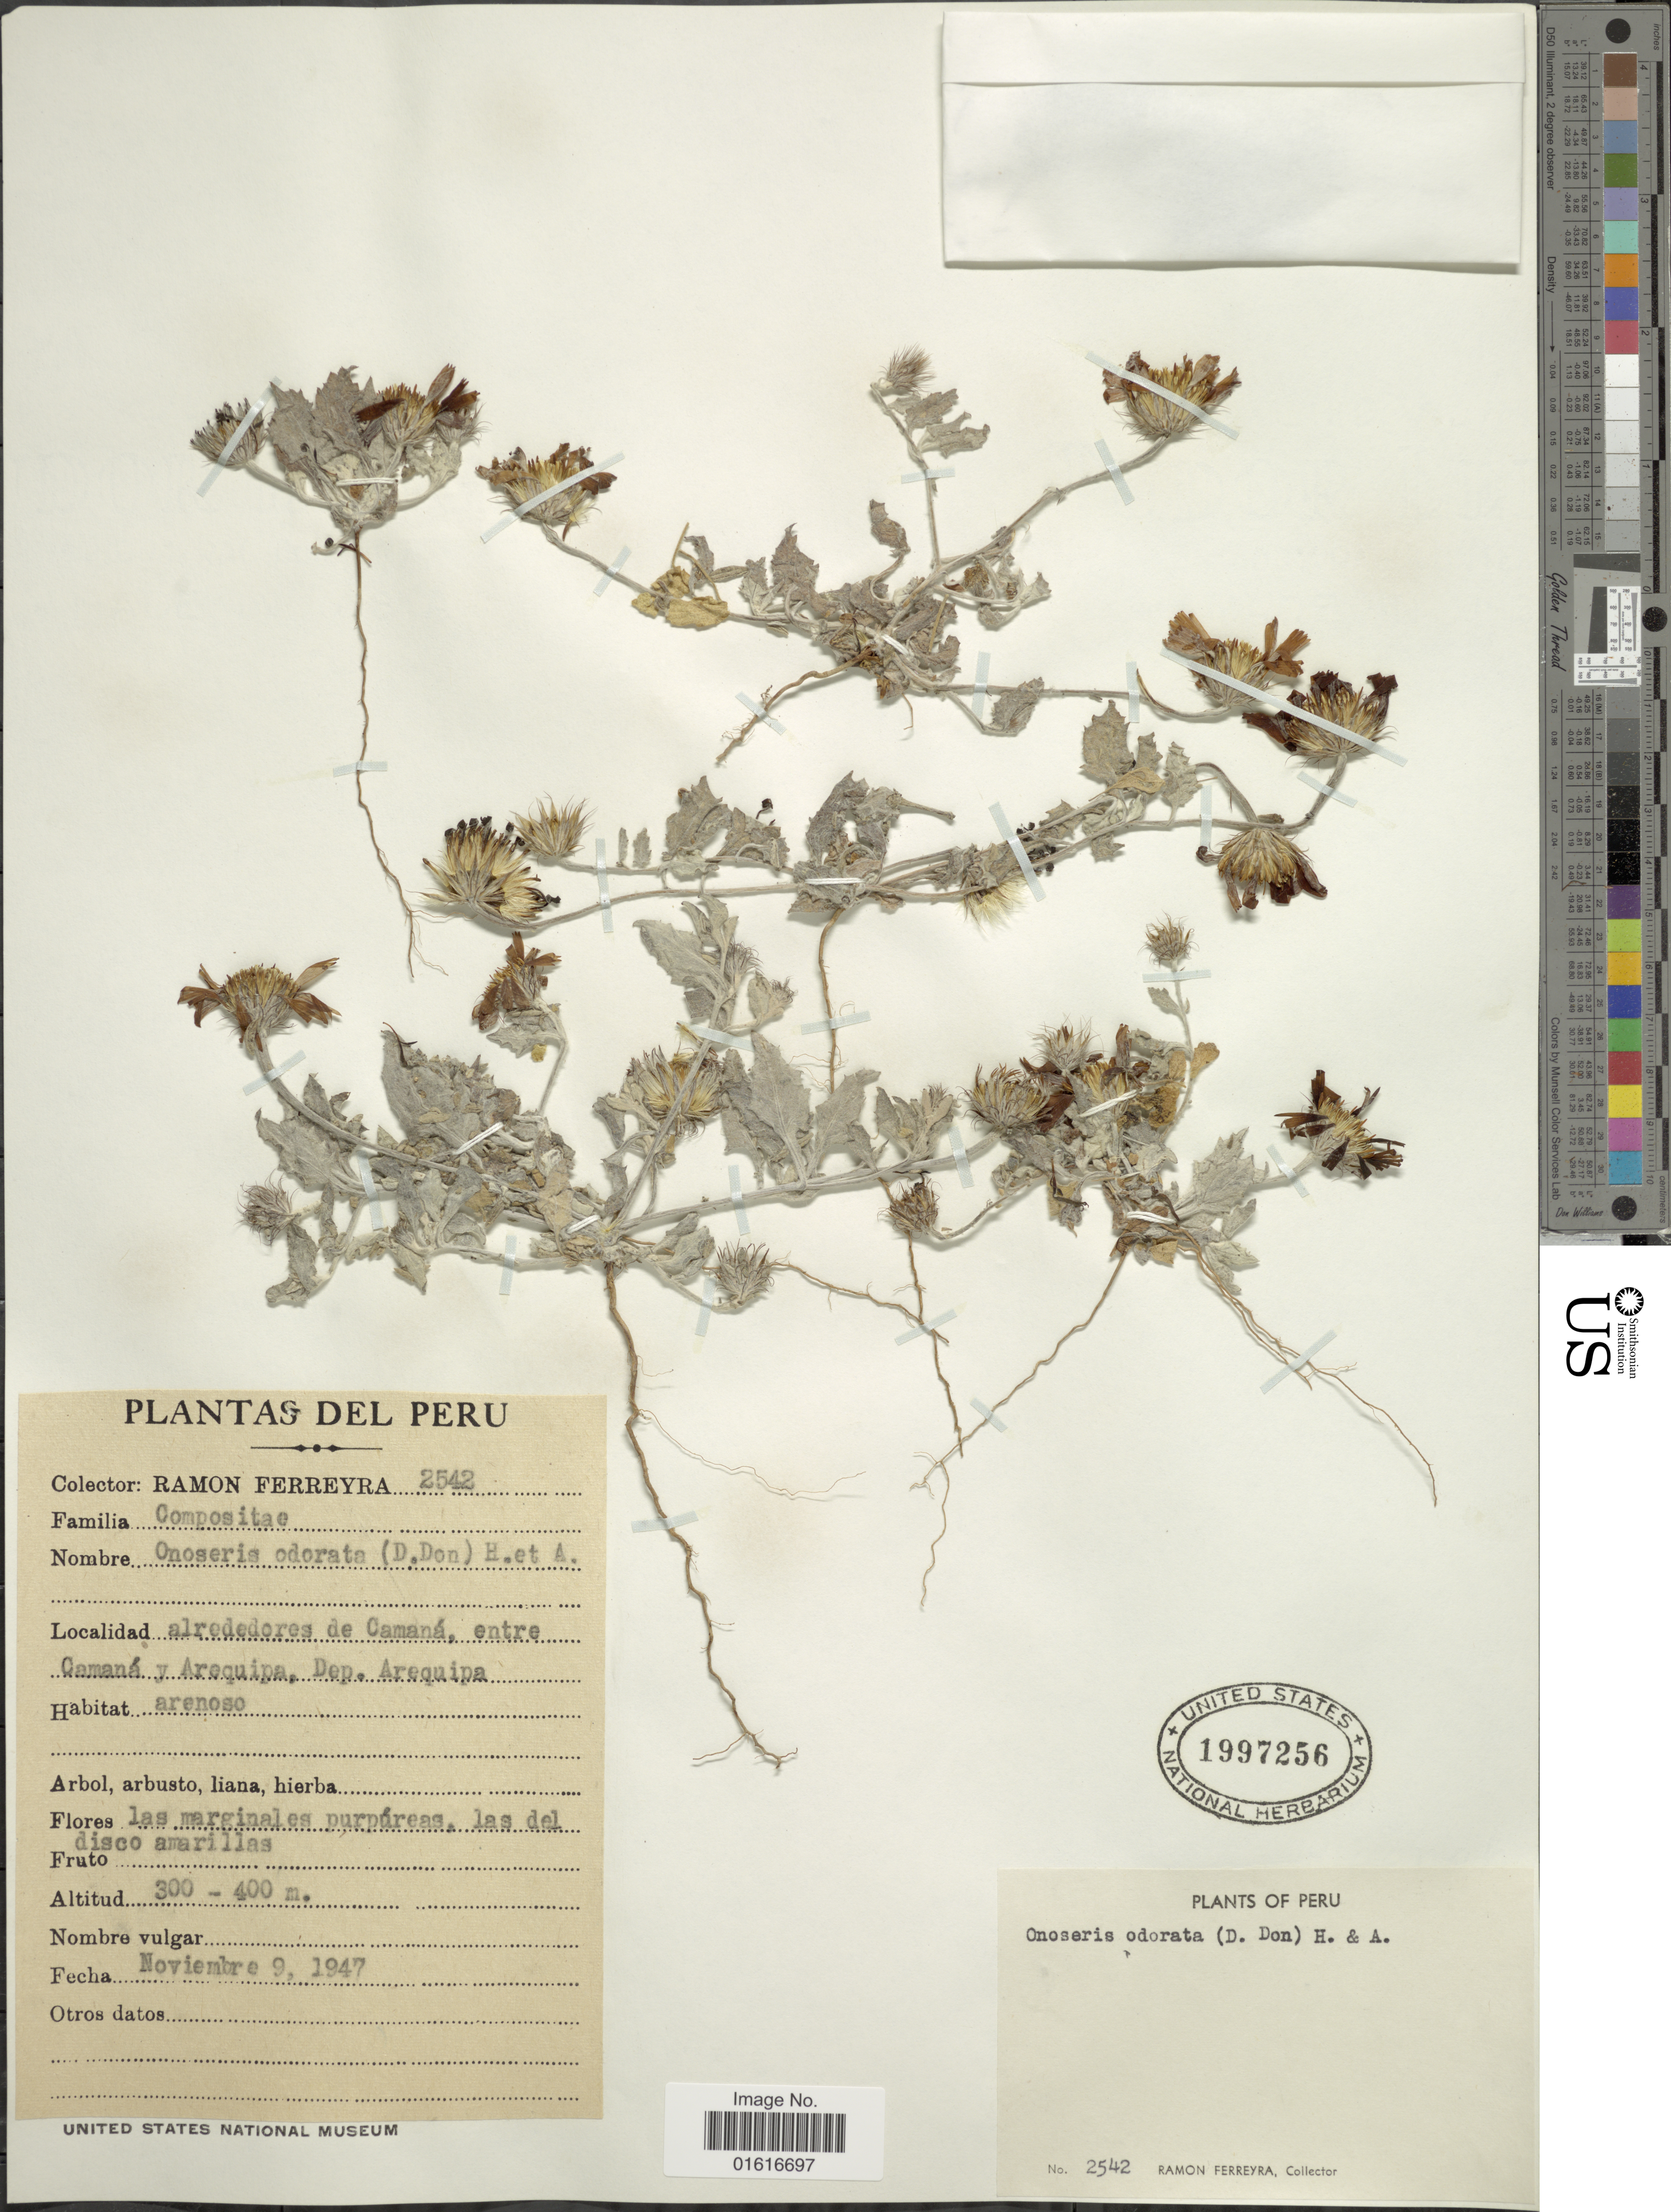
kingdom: Plantae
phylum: Tracheophyta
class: Magnoliopsida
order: Asterales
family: Asteraceae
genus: Onoseris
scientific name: Onoseris odorata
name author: (D. Don) Hook. & Arn.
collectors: R. A. Ferreyra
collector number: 2542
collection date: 1947-11-09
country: Peru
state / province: Arequipa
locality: Alrededores de Camana, entre Camana y Arequipa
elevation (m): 300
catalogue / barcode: US 1997256